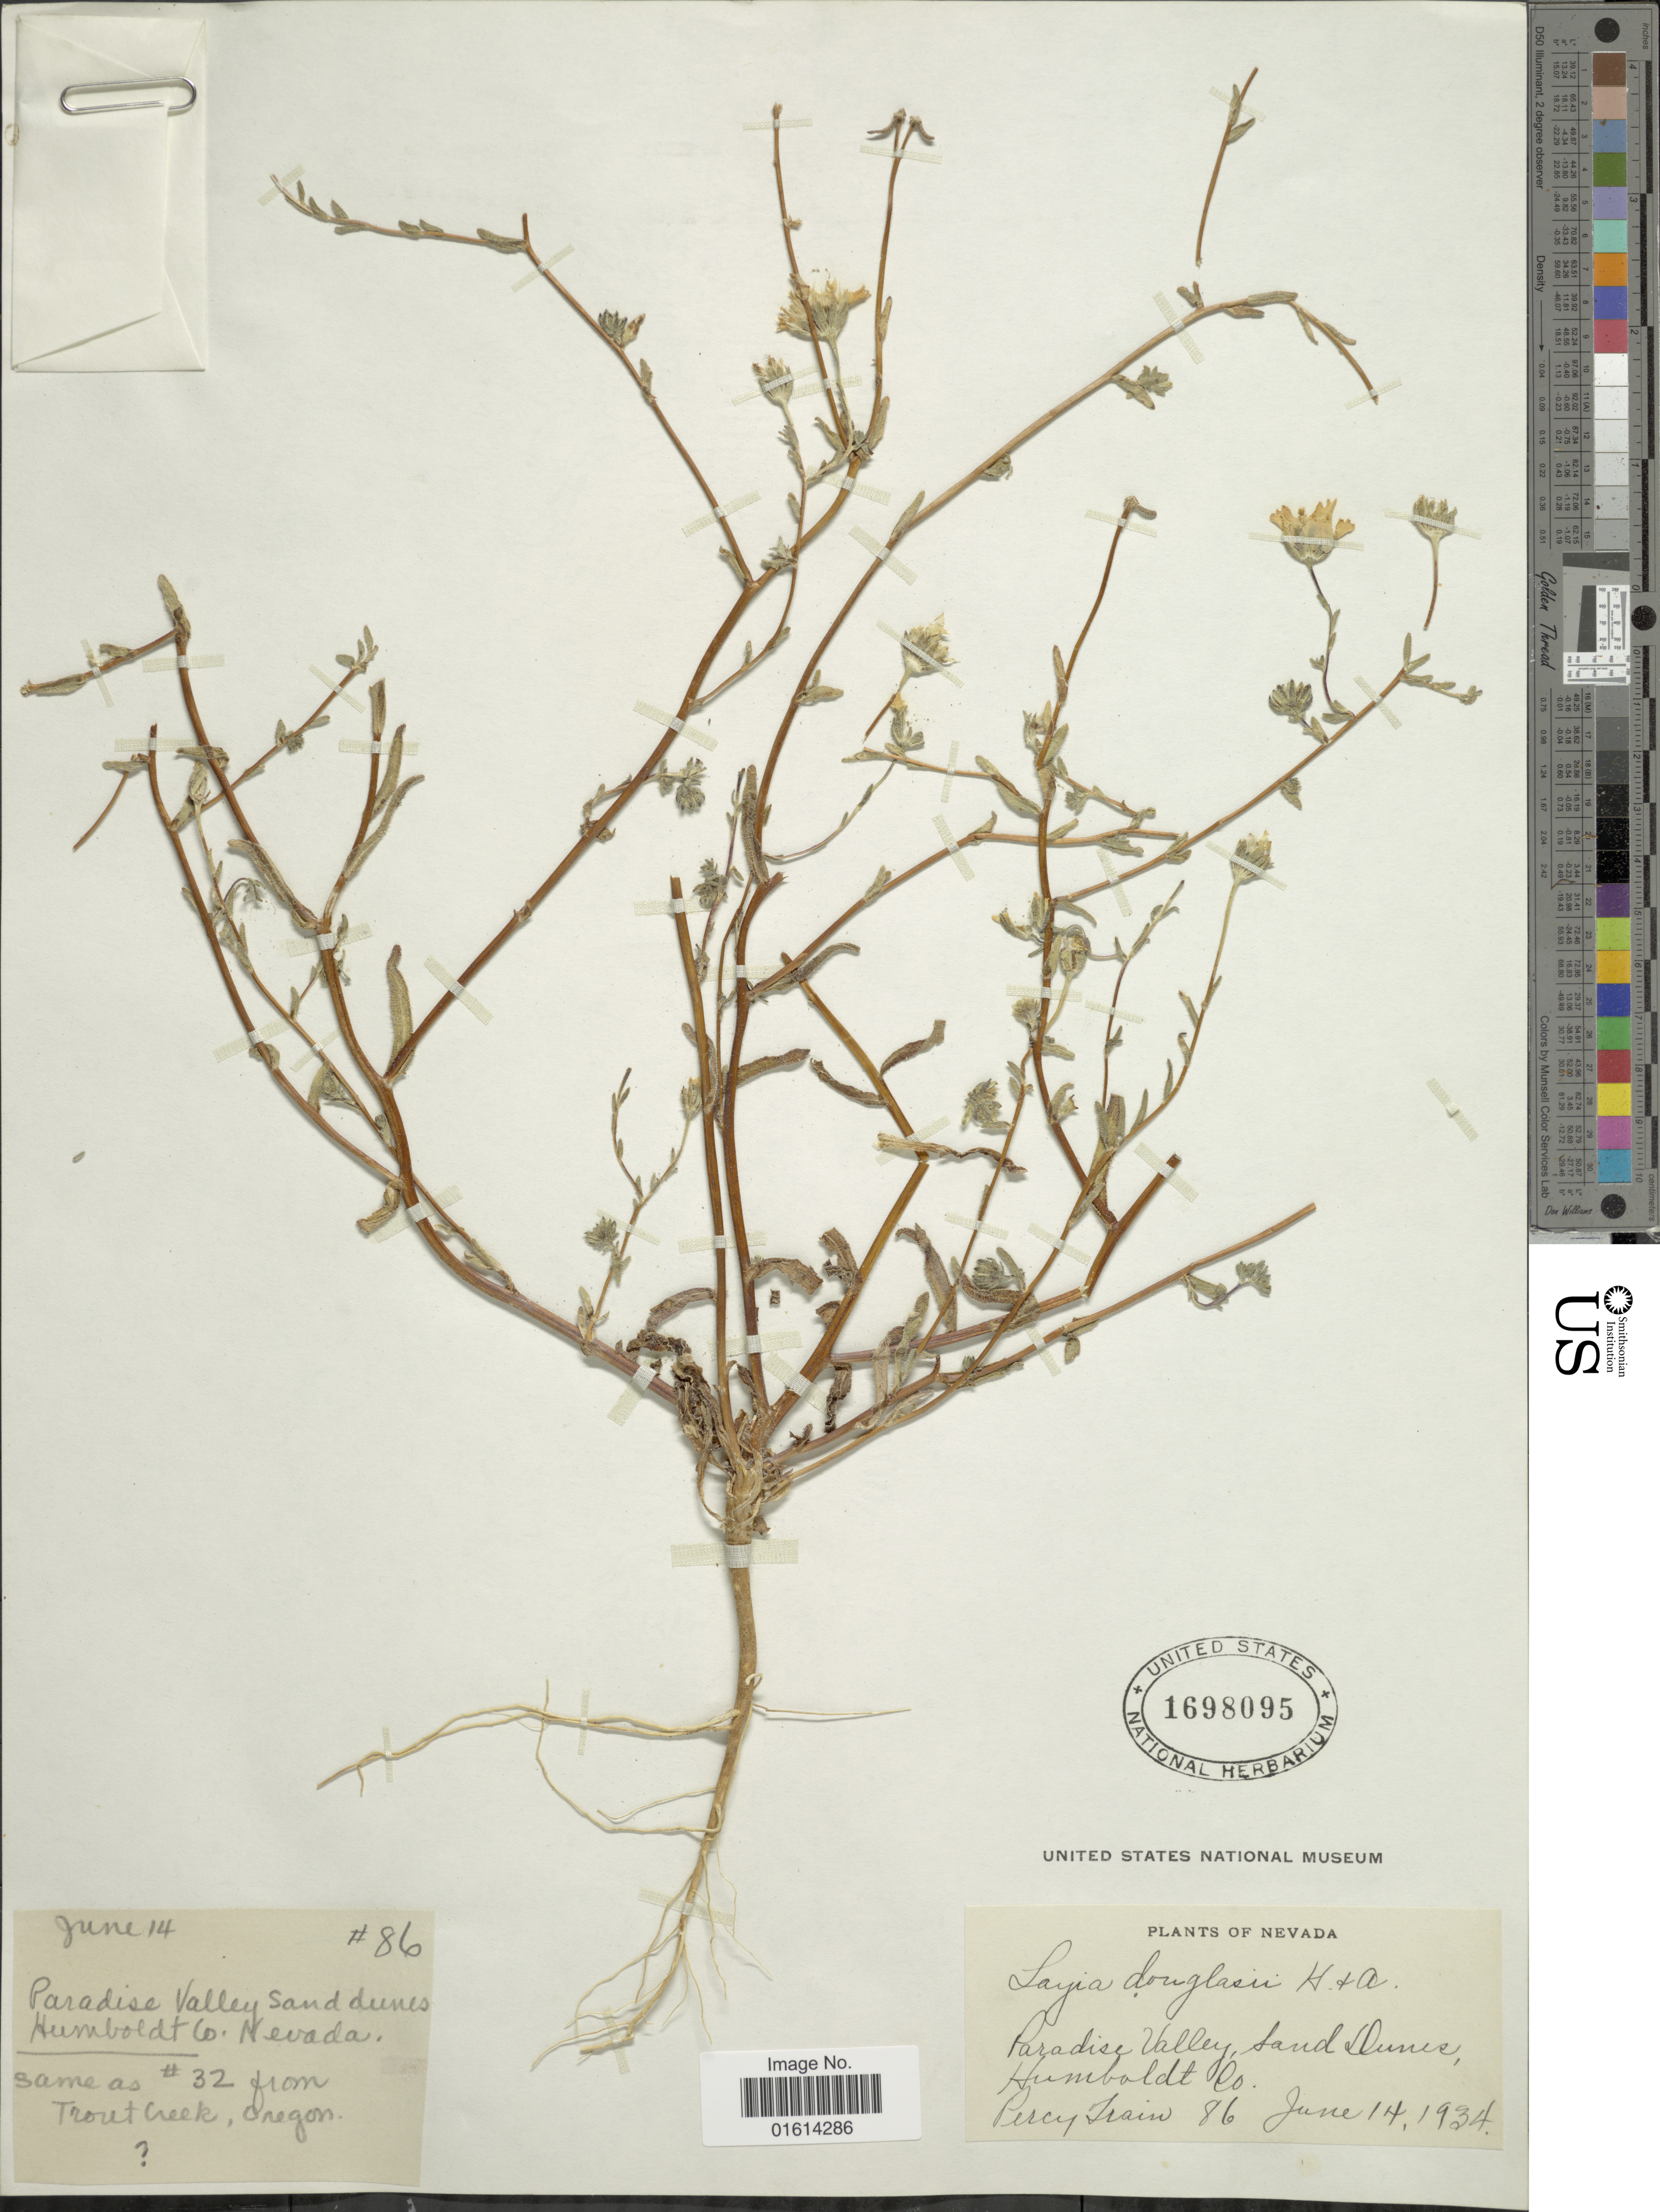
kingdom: Plantae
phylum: Tracheophyta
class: Magnoliopsida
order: Asterales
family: Asteraceae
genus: Layia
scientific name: Layia chrysanthemoides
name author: (DC.) A. Gray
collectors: P. Train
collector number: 86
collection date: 1934-06-14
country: United States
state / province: Nevada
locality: Paradise Valley, Sand Dunes, Humboldt Co., Nevada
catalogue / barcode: US 1698095